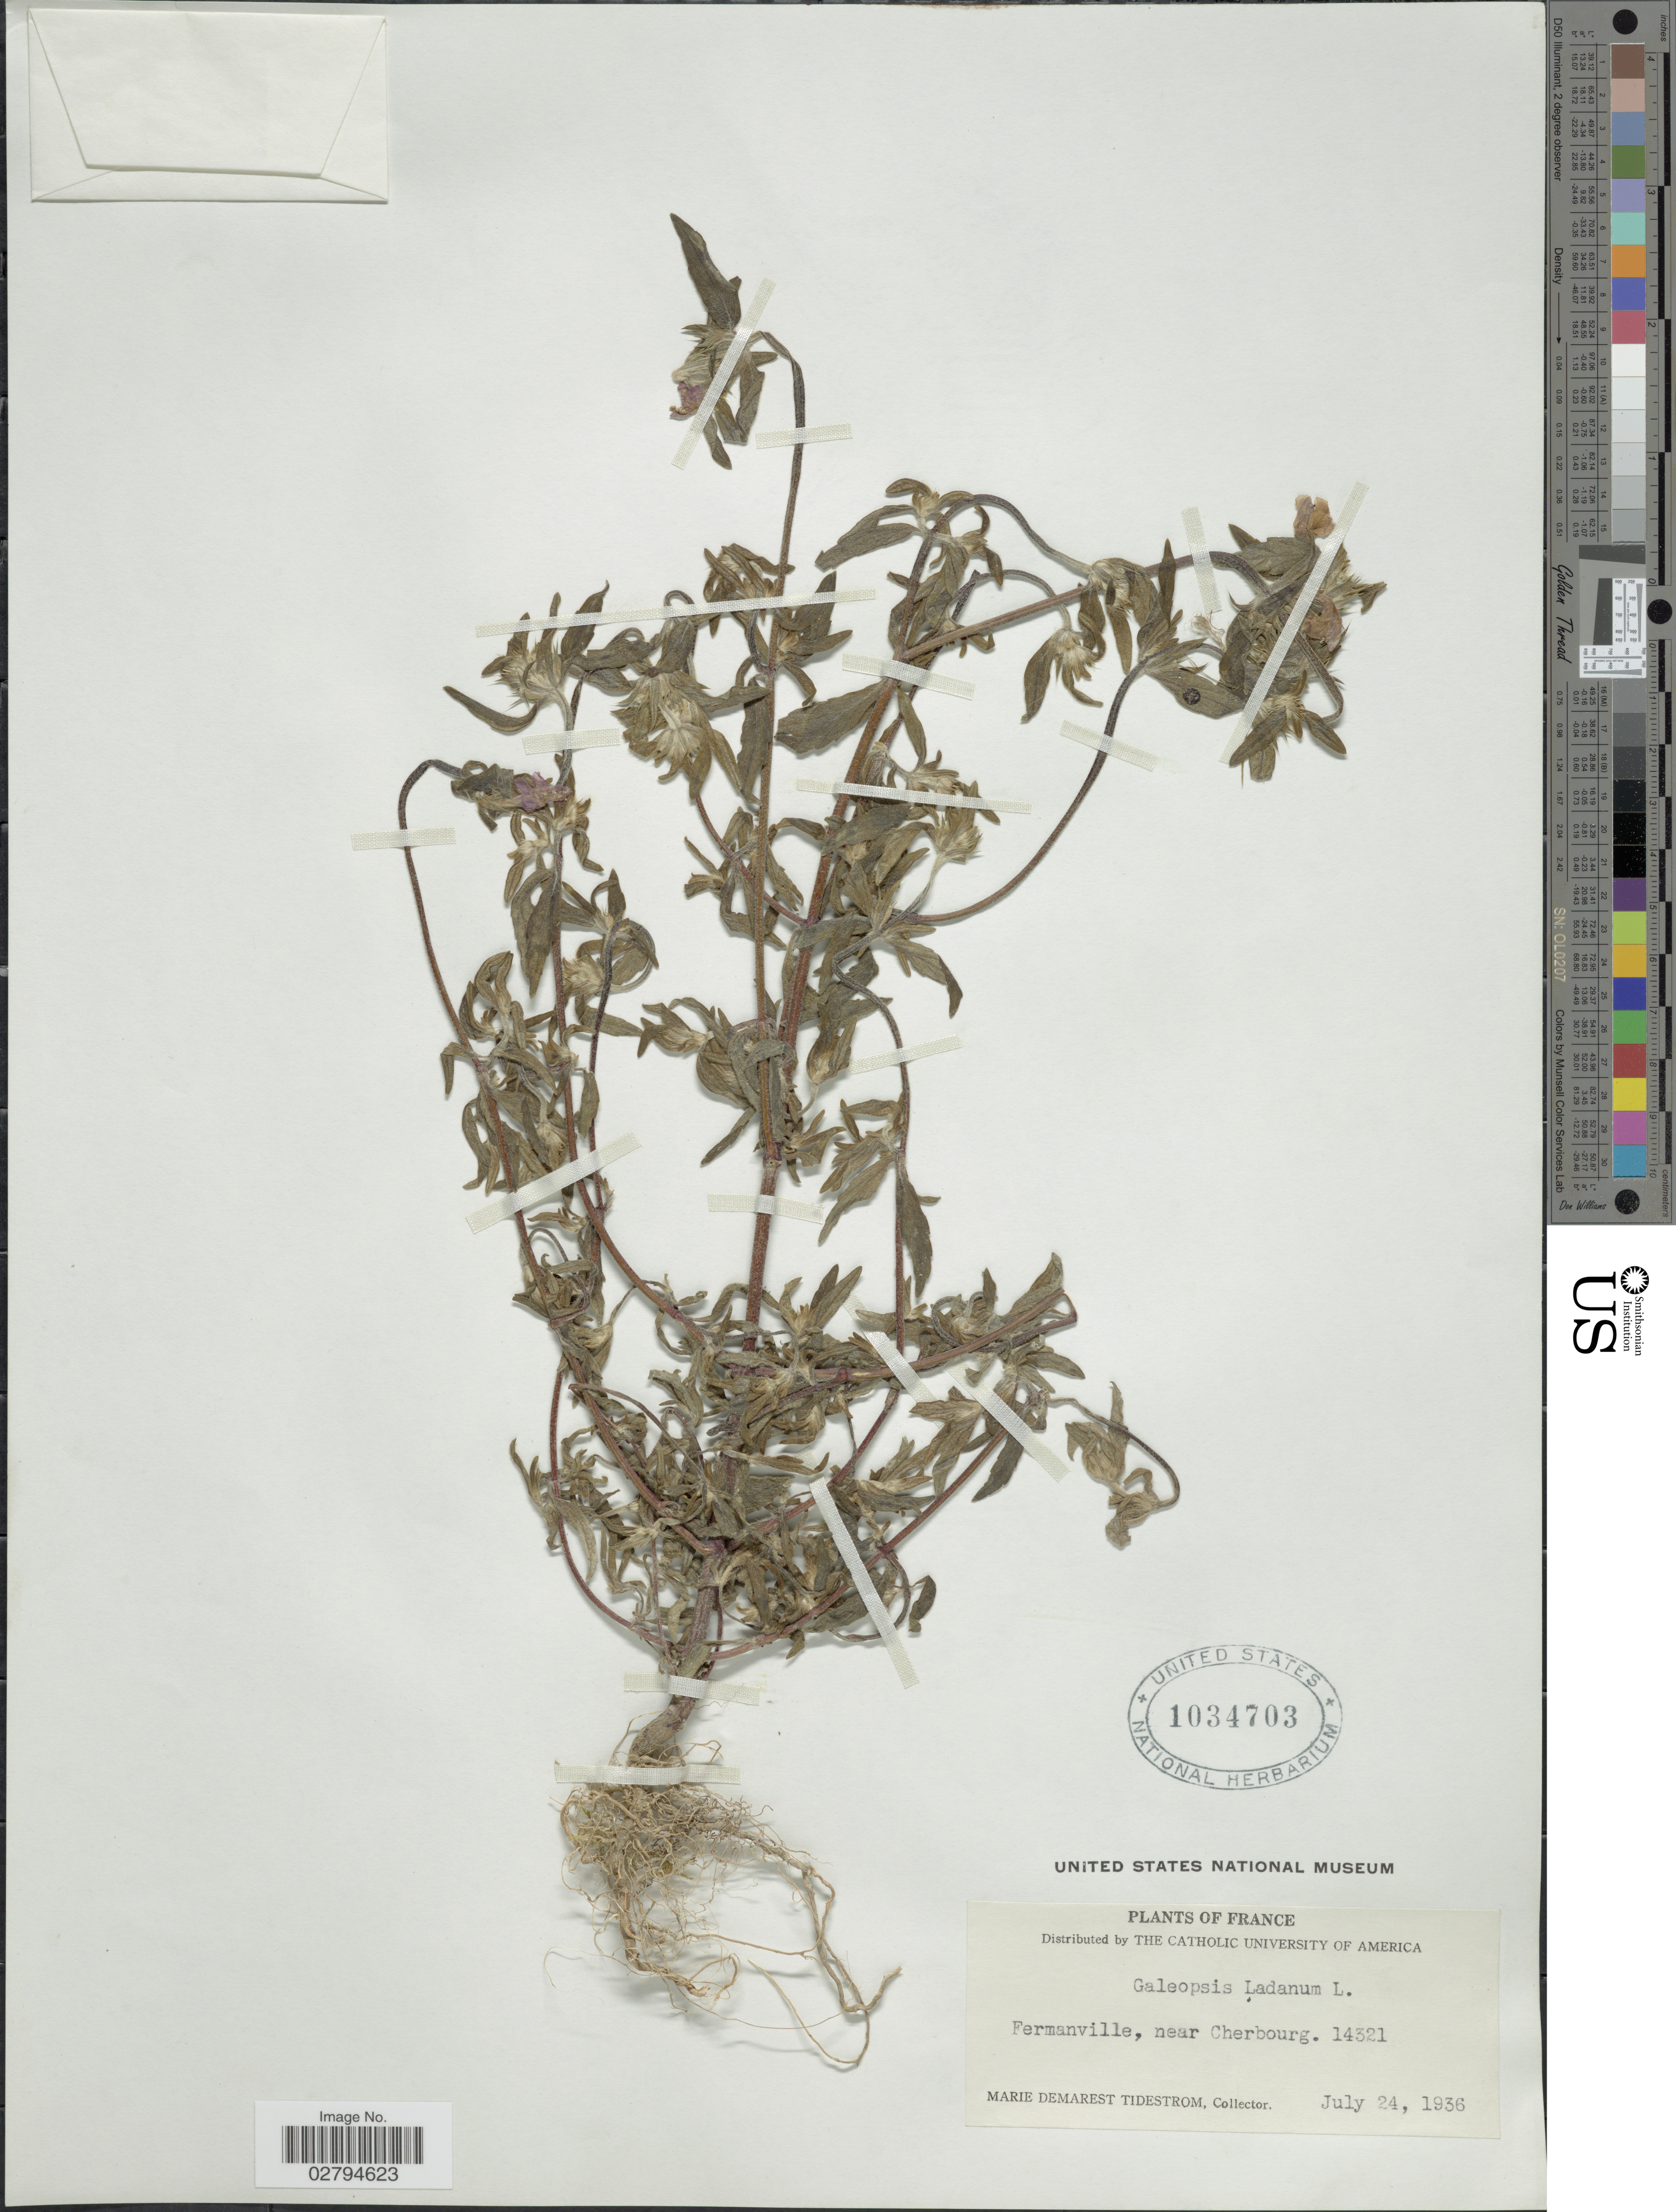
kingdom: Plantae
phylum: Tracheophyta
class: Magnoliopsida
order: Lamiales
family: Lamiaceae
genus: Galeopsis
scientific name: Galeopsis ladanum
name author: L.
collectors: M. Tidestrom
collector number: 14321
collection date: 1936-07-24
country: France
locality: Fermanville, near Cherbourg.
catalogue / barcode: US 1034703